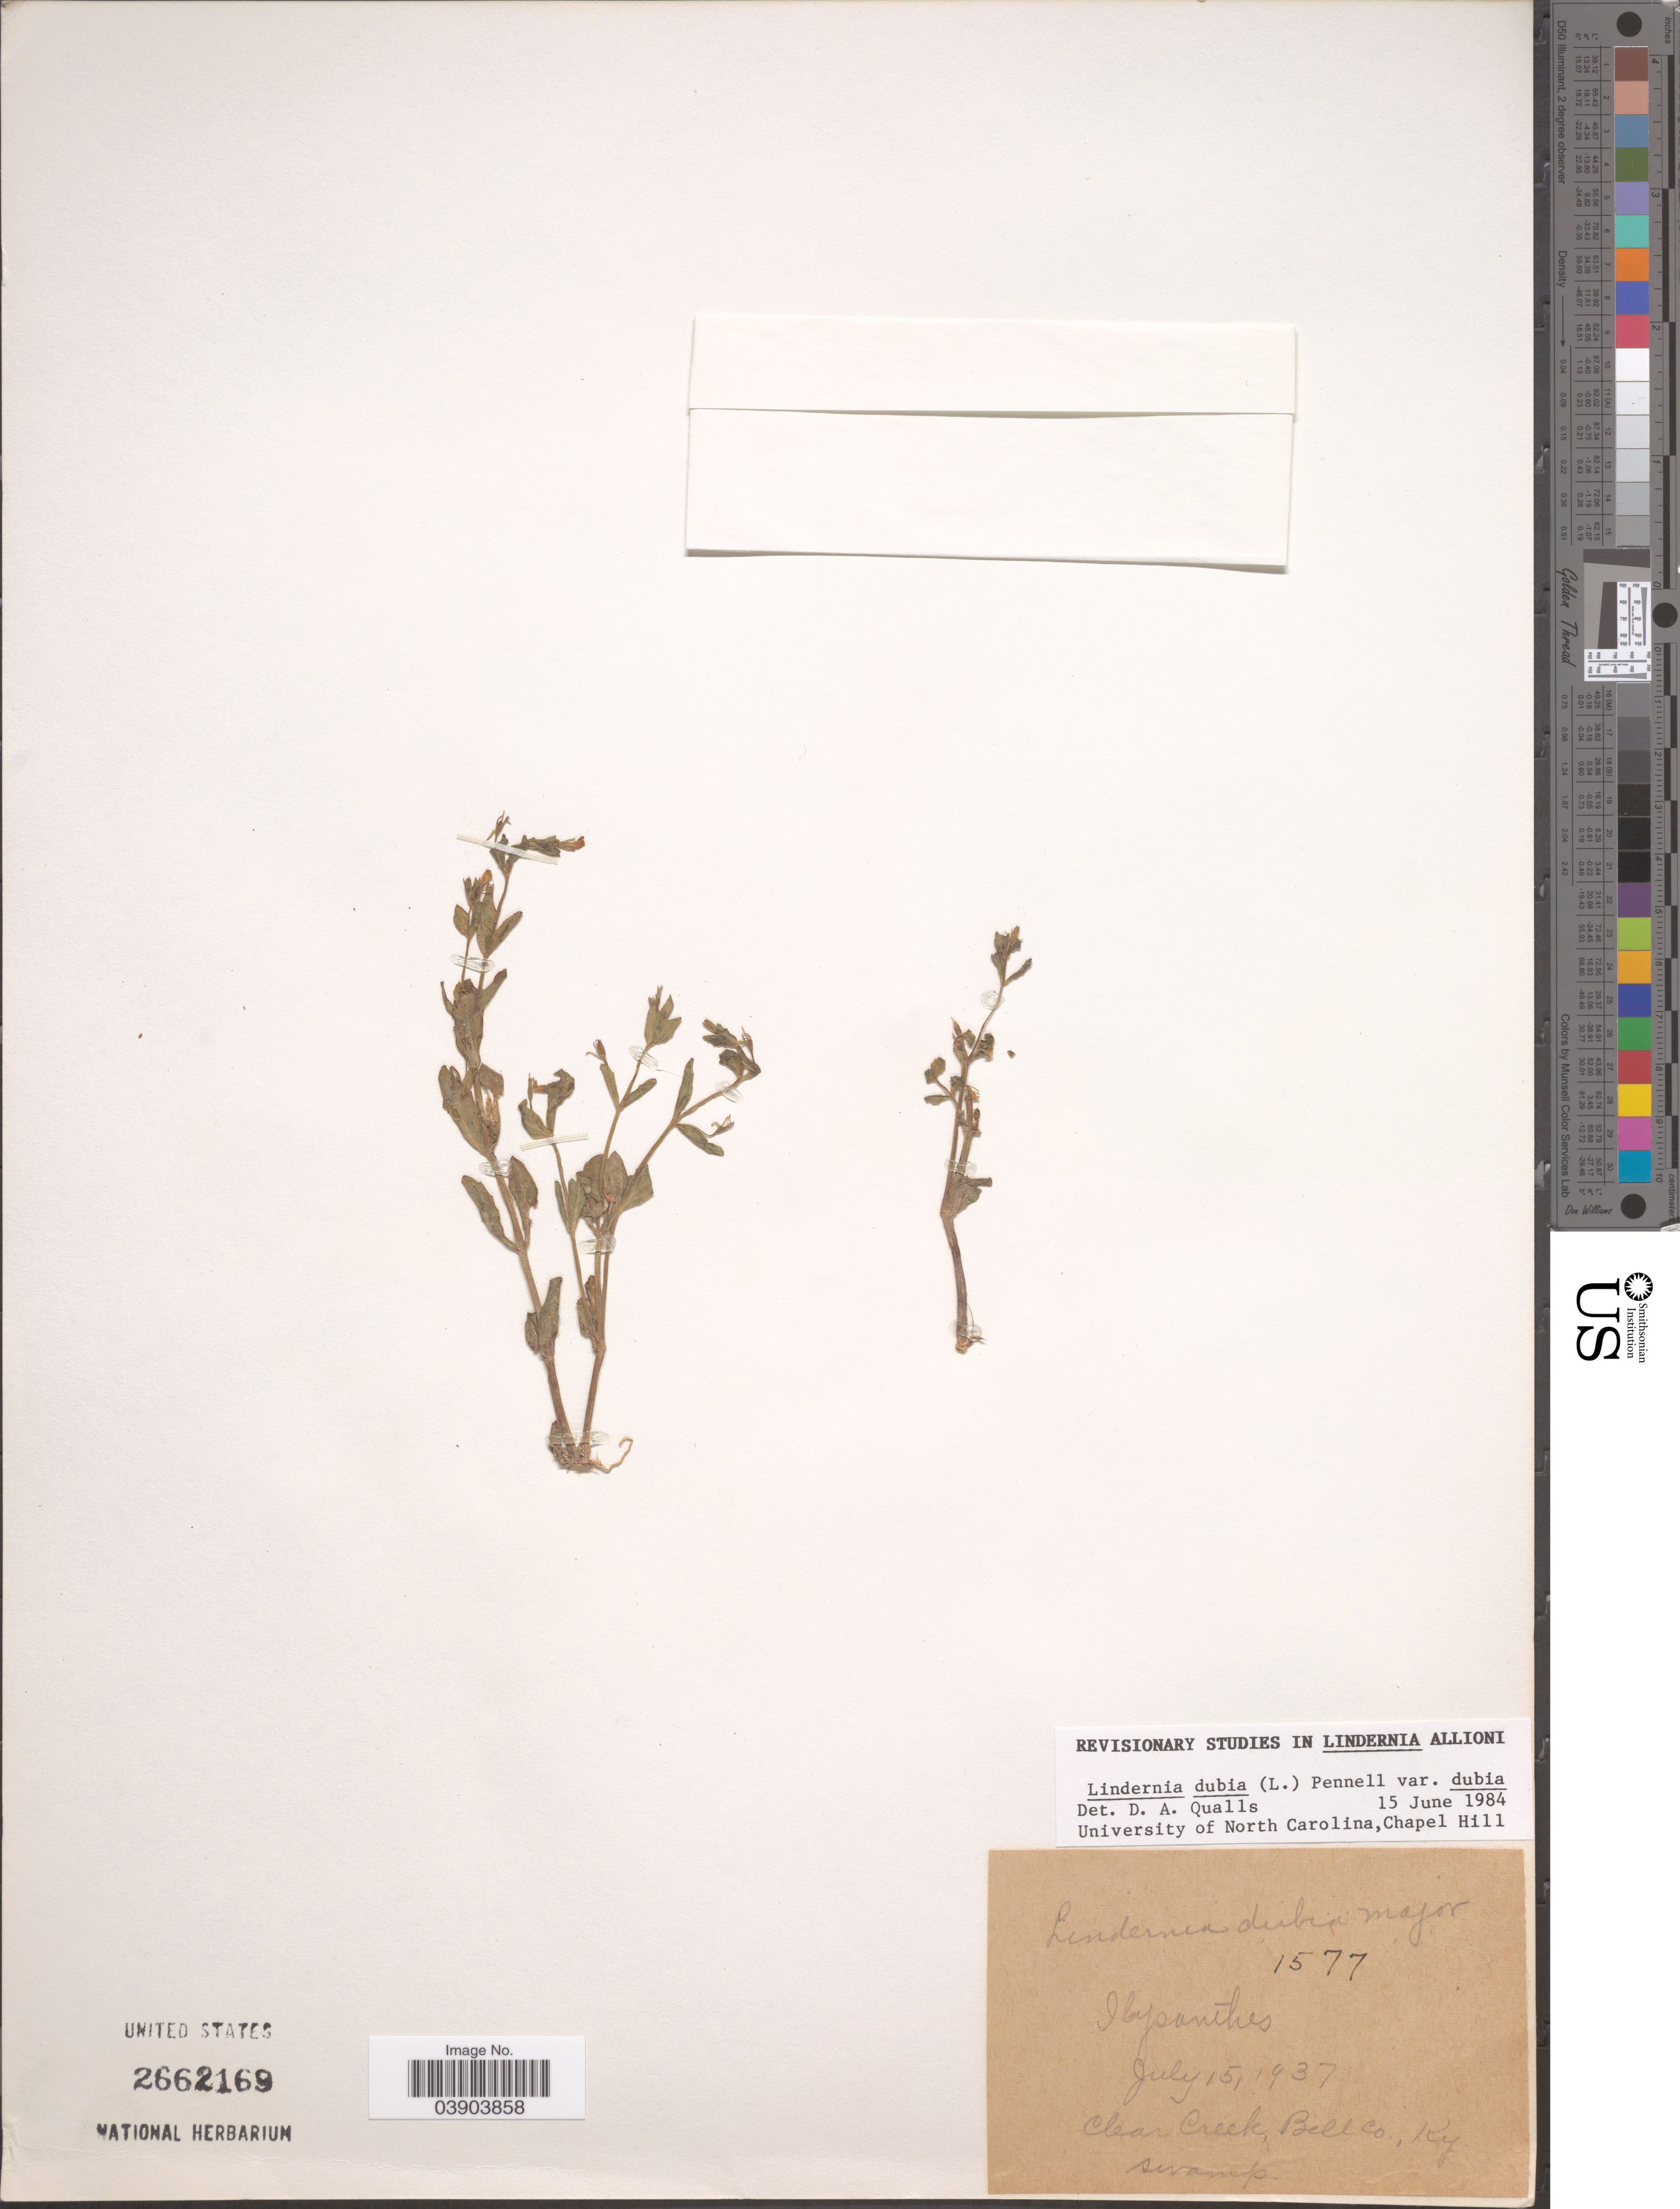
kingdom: Plantae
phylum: Tracheophyta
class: Magnoliopsida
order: Lamiales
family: Linderniaceae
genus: Lindernia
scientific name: Lindernia dubia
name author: (L.) Pennell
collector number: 1577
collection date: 1937-07-15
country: United States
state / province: Kentucky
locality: Clear Creek, Bell Co.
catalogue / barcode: US 2662169